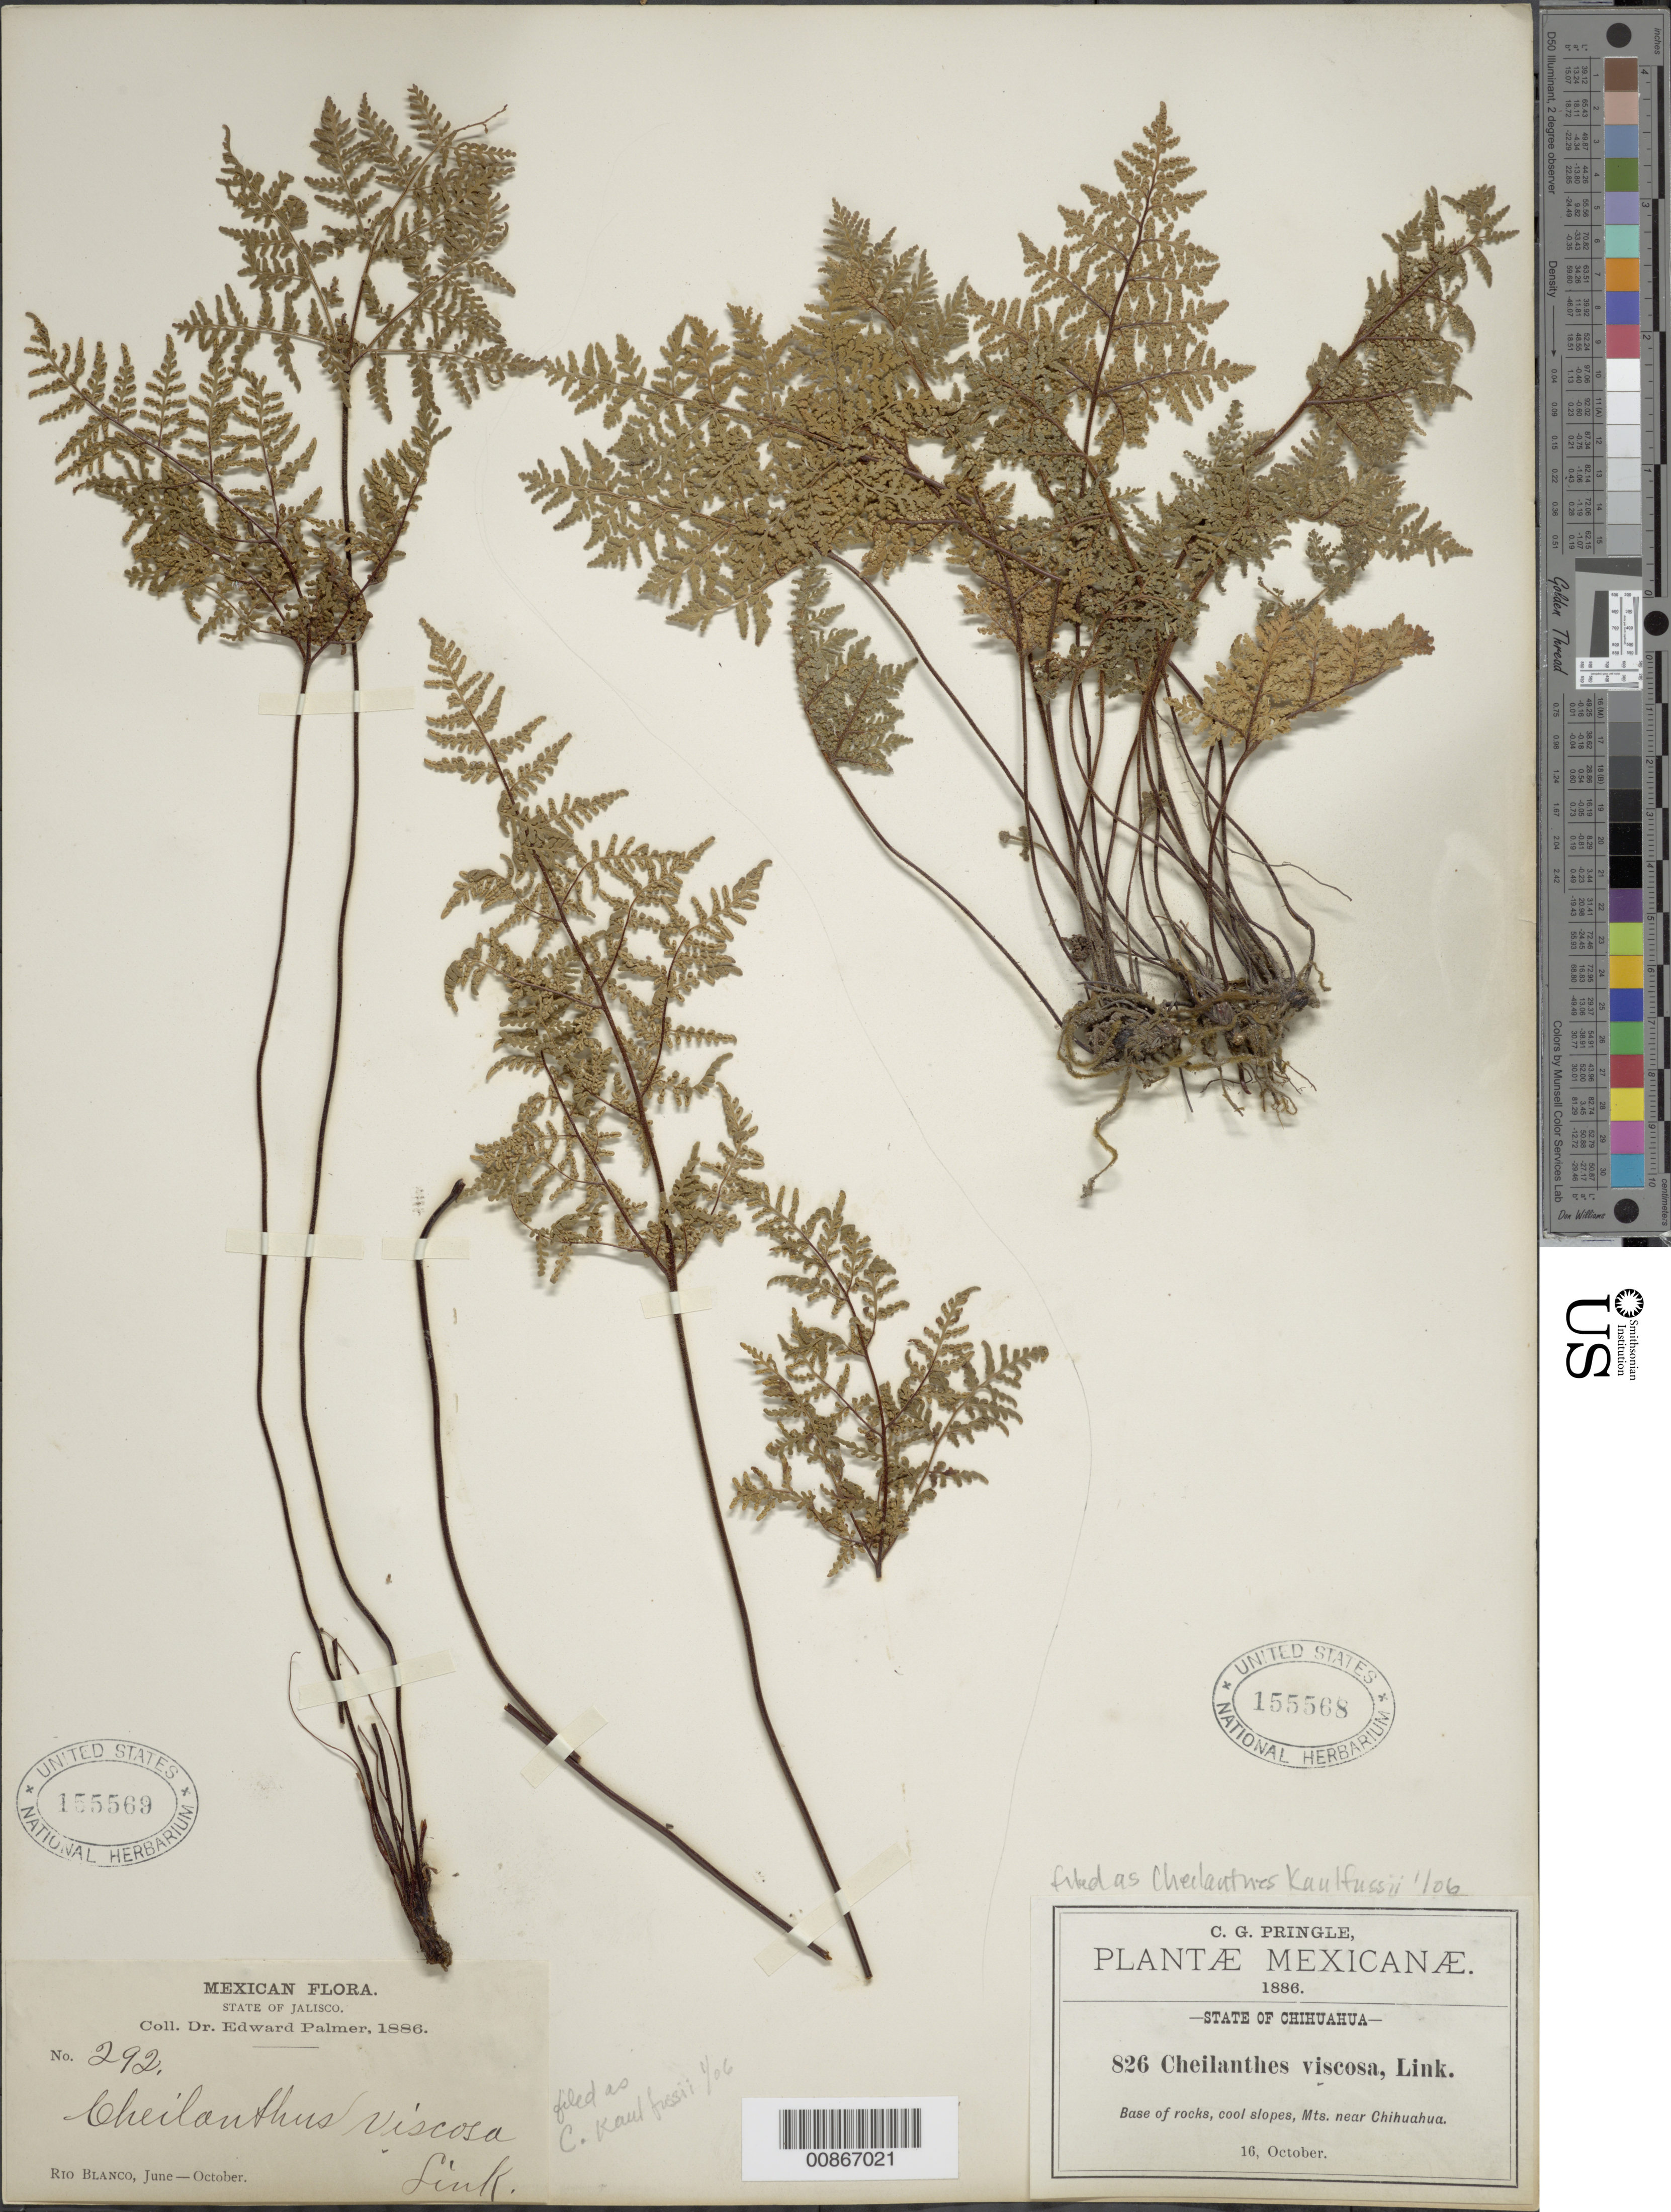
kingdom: Plantae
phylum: Tracheophyta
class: Polypodiopsida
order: Polypodiales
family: Pteridaceae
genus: Gaga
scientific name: Gaga kaulfussii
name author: (Kunze) Fay W. Li & Windham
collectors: C. G. Pringle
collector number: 826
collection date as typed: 16 Oct 1886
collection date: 1886-10-16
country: Mexico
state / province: Chihuahua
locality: Mts. Near Chihuahua.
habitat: Base of rocks, cool slopes.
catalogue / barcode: US 155568